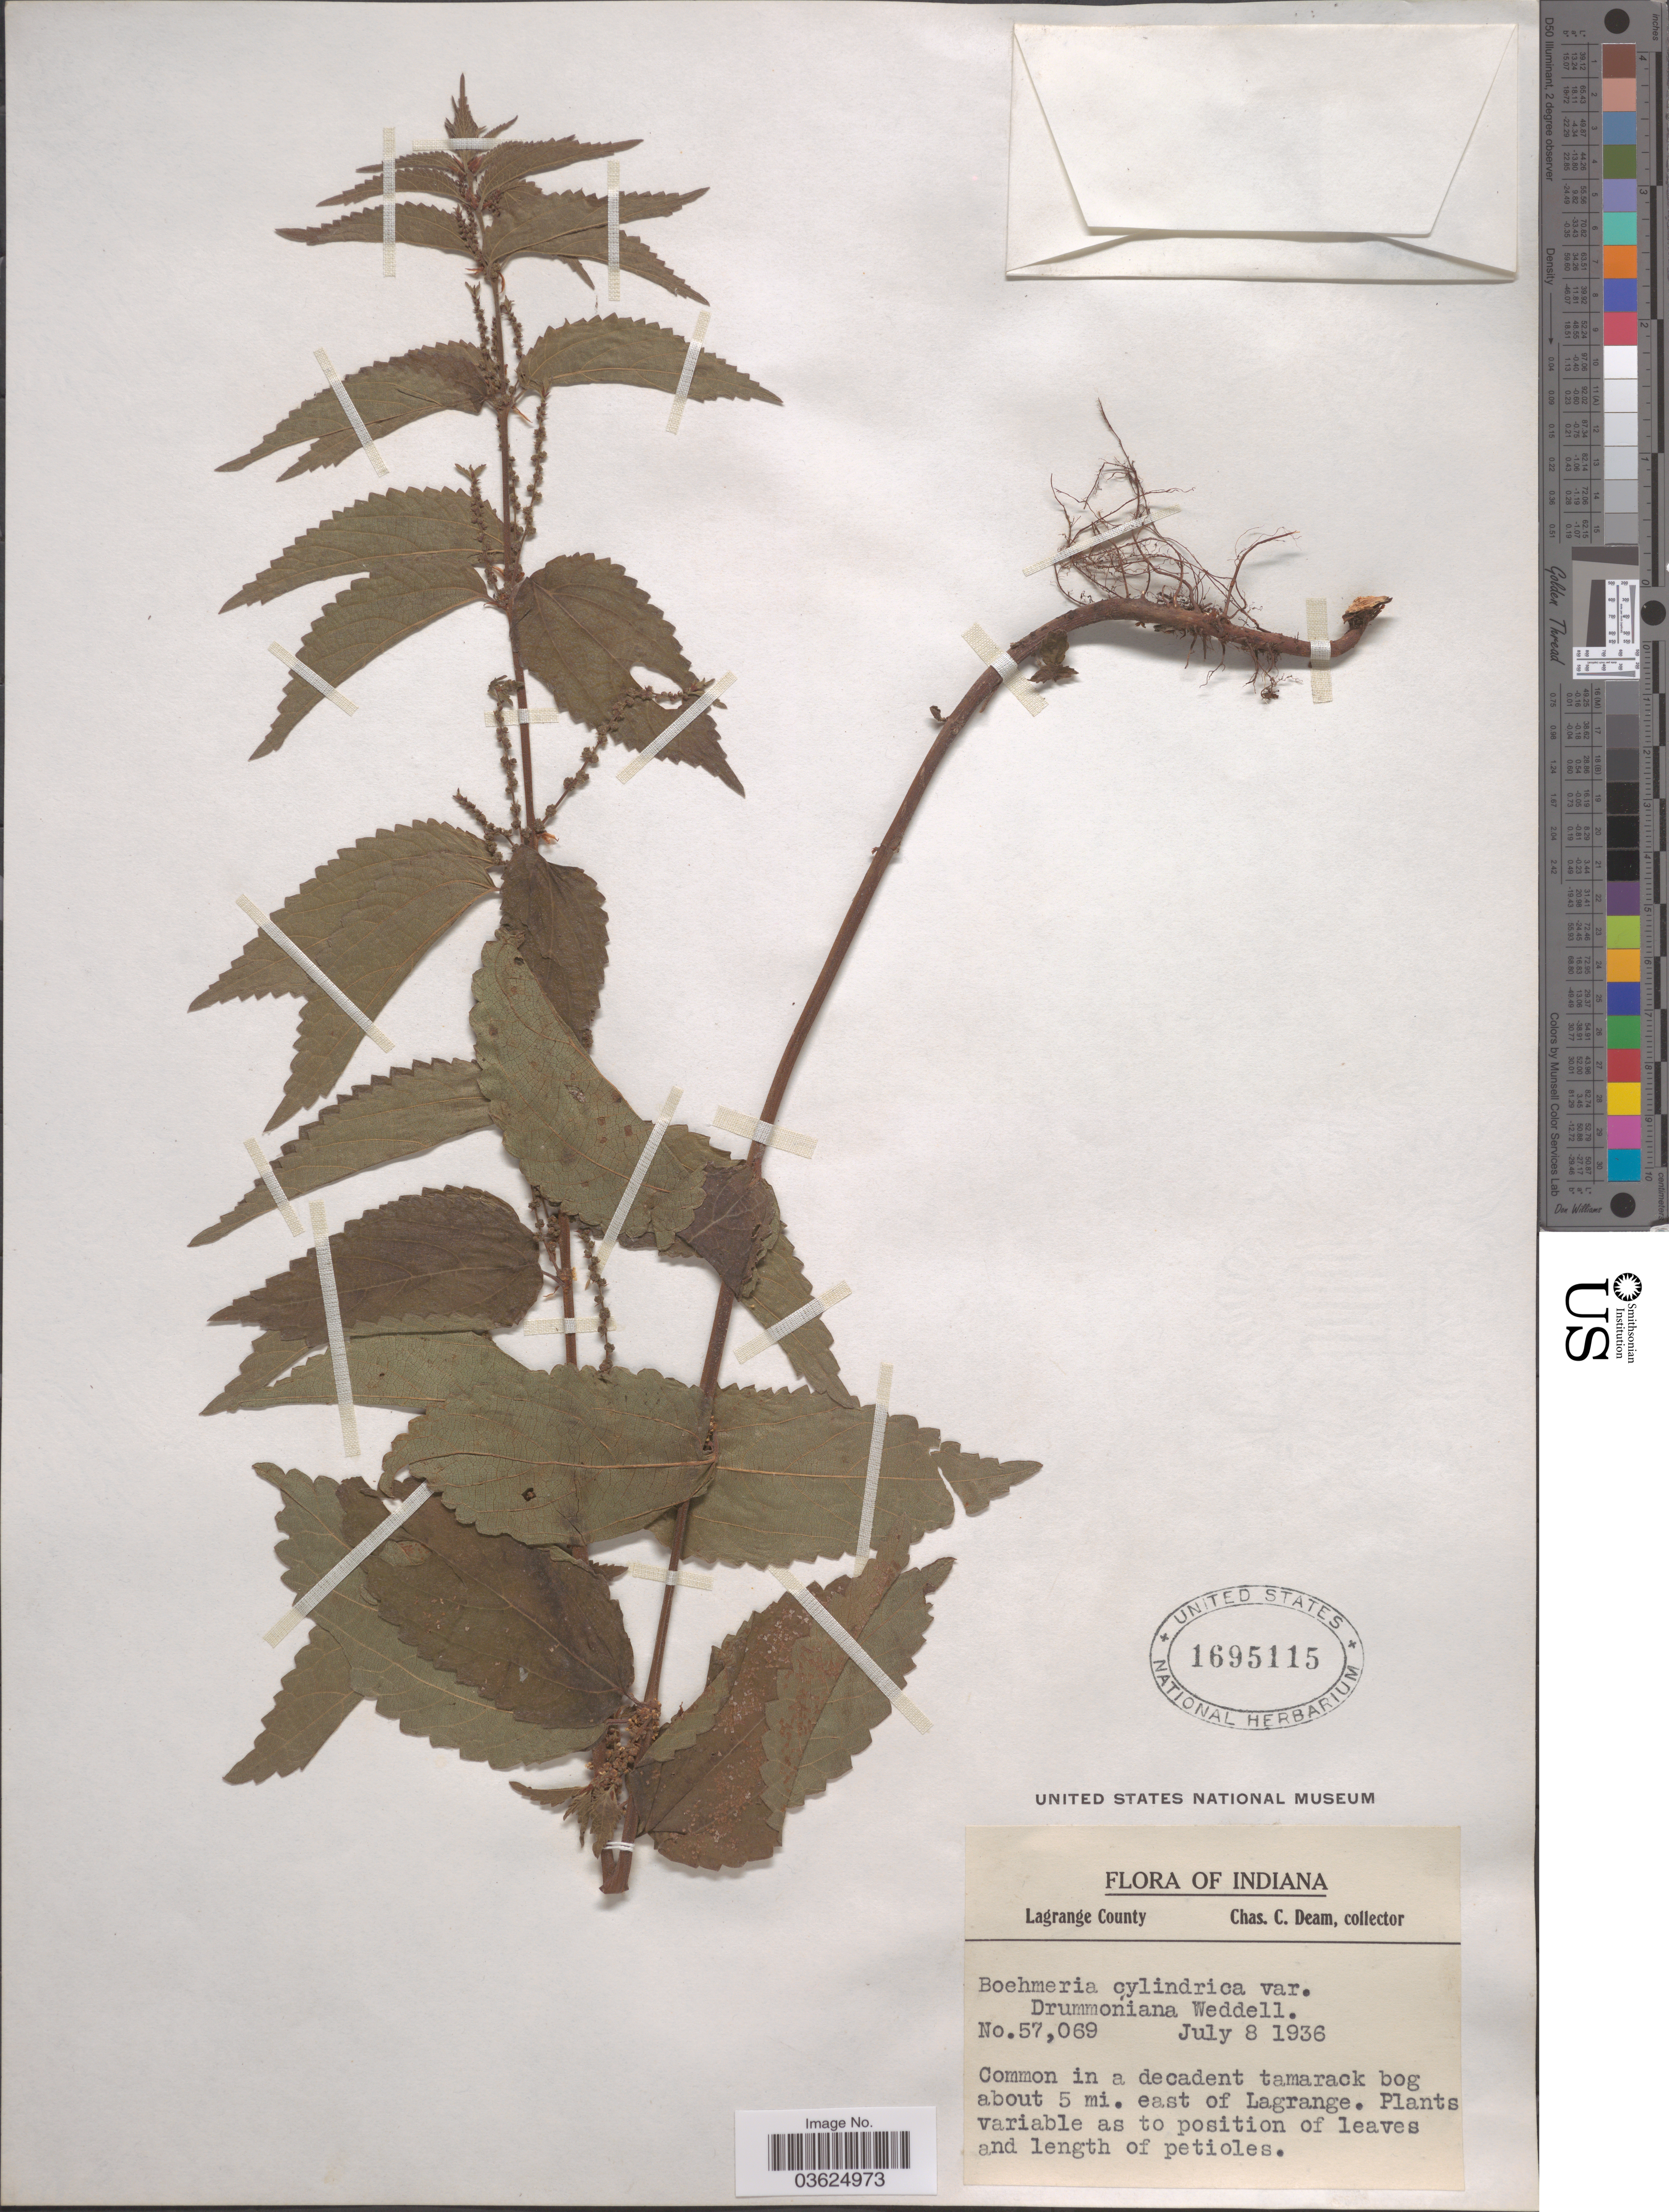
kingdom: Plantae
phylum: Tracheophyta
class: Magnoliopsida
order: Rosales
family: Urticaceae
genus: Boehmeria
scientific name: Boehmeria cylindrica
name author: (L.) Sw.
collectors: C. C. Deam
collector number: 57069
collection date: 1936-07-08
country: United States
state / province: Indiana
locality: Lagrange County. In a decadent tamarack bog about 5 mi. east of Lagrange.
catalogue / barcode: US 1695115